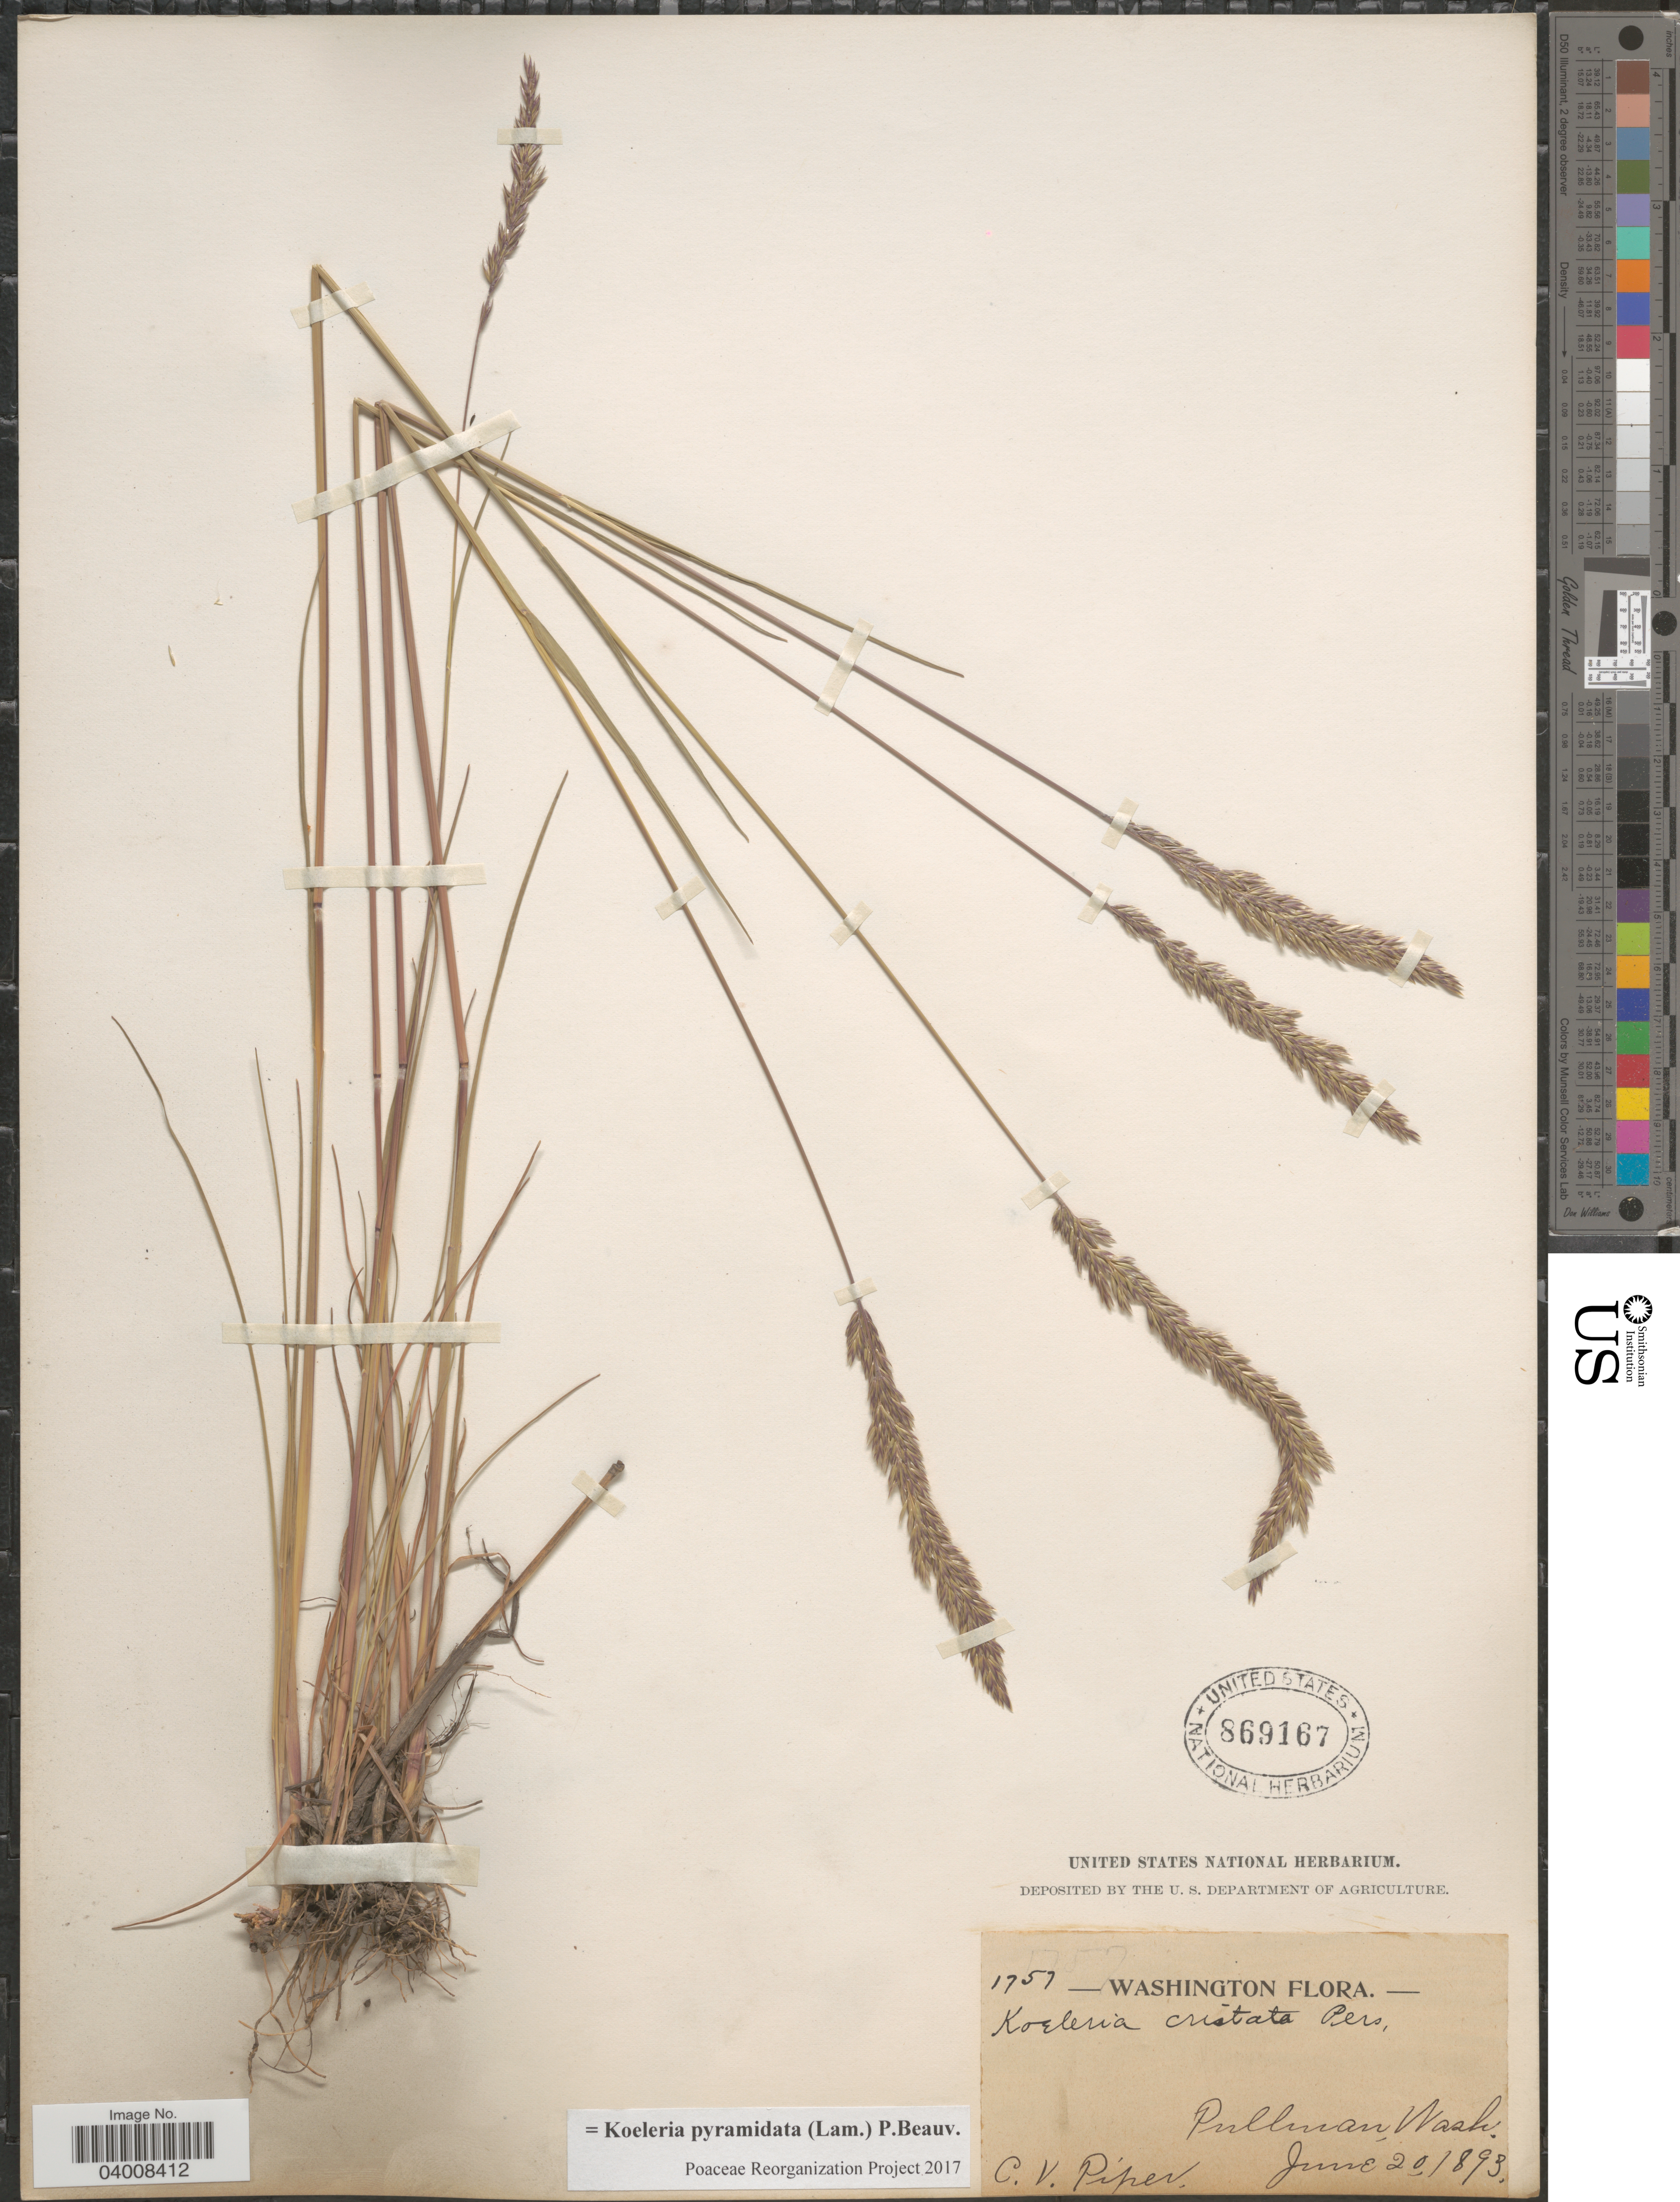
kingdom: Plantae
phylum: Tracheophyta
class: Liliopsida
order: Poales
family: Poaceae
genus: Koeleria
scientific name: Koeleria pyramidata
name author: (Lam.) P. Beauv.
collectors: C. V. Piper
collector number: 1757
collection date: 1893-06-20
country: United States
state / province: Washington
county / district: Whitman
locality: Pullman.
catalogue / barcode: US 869167